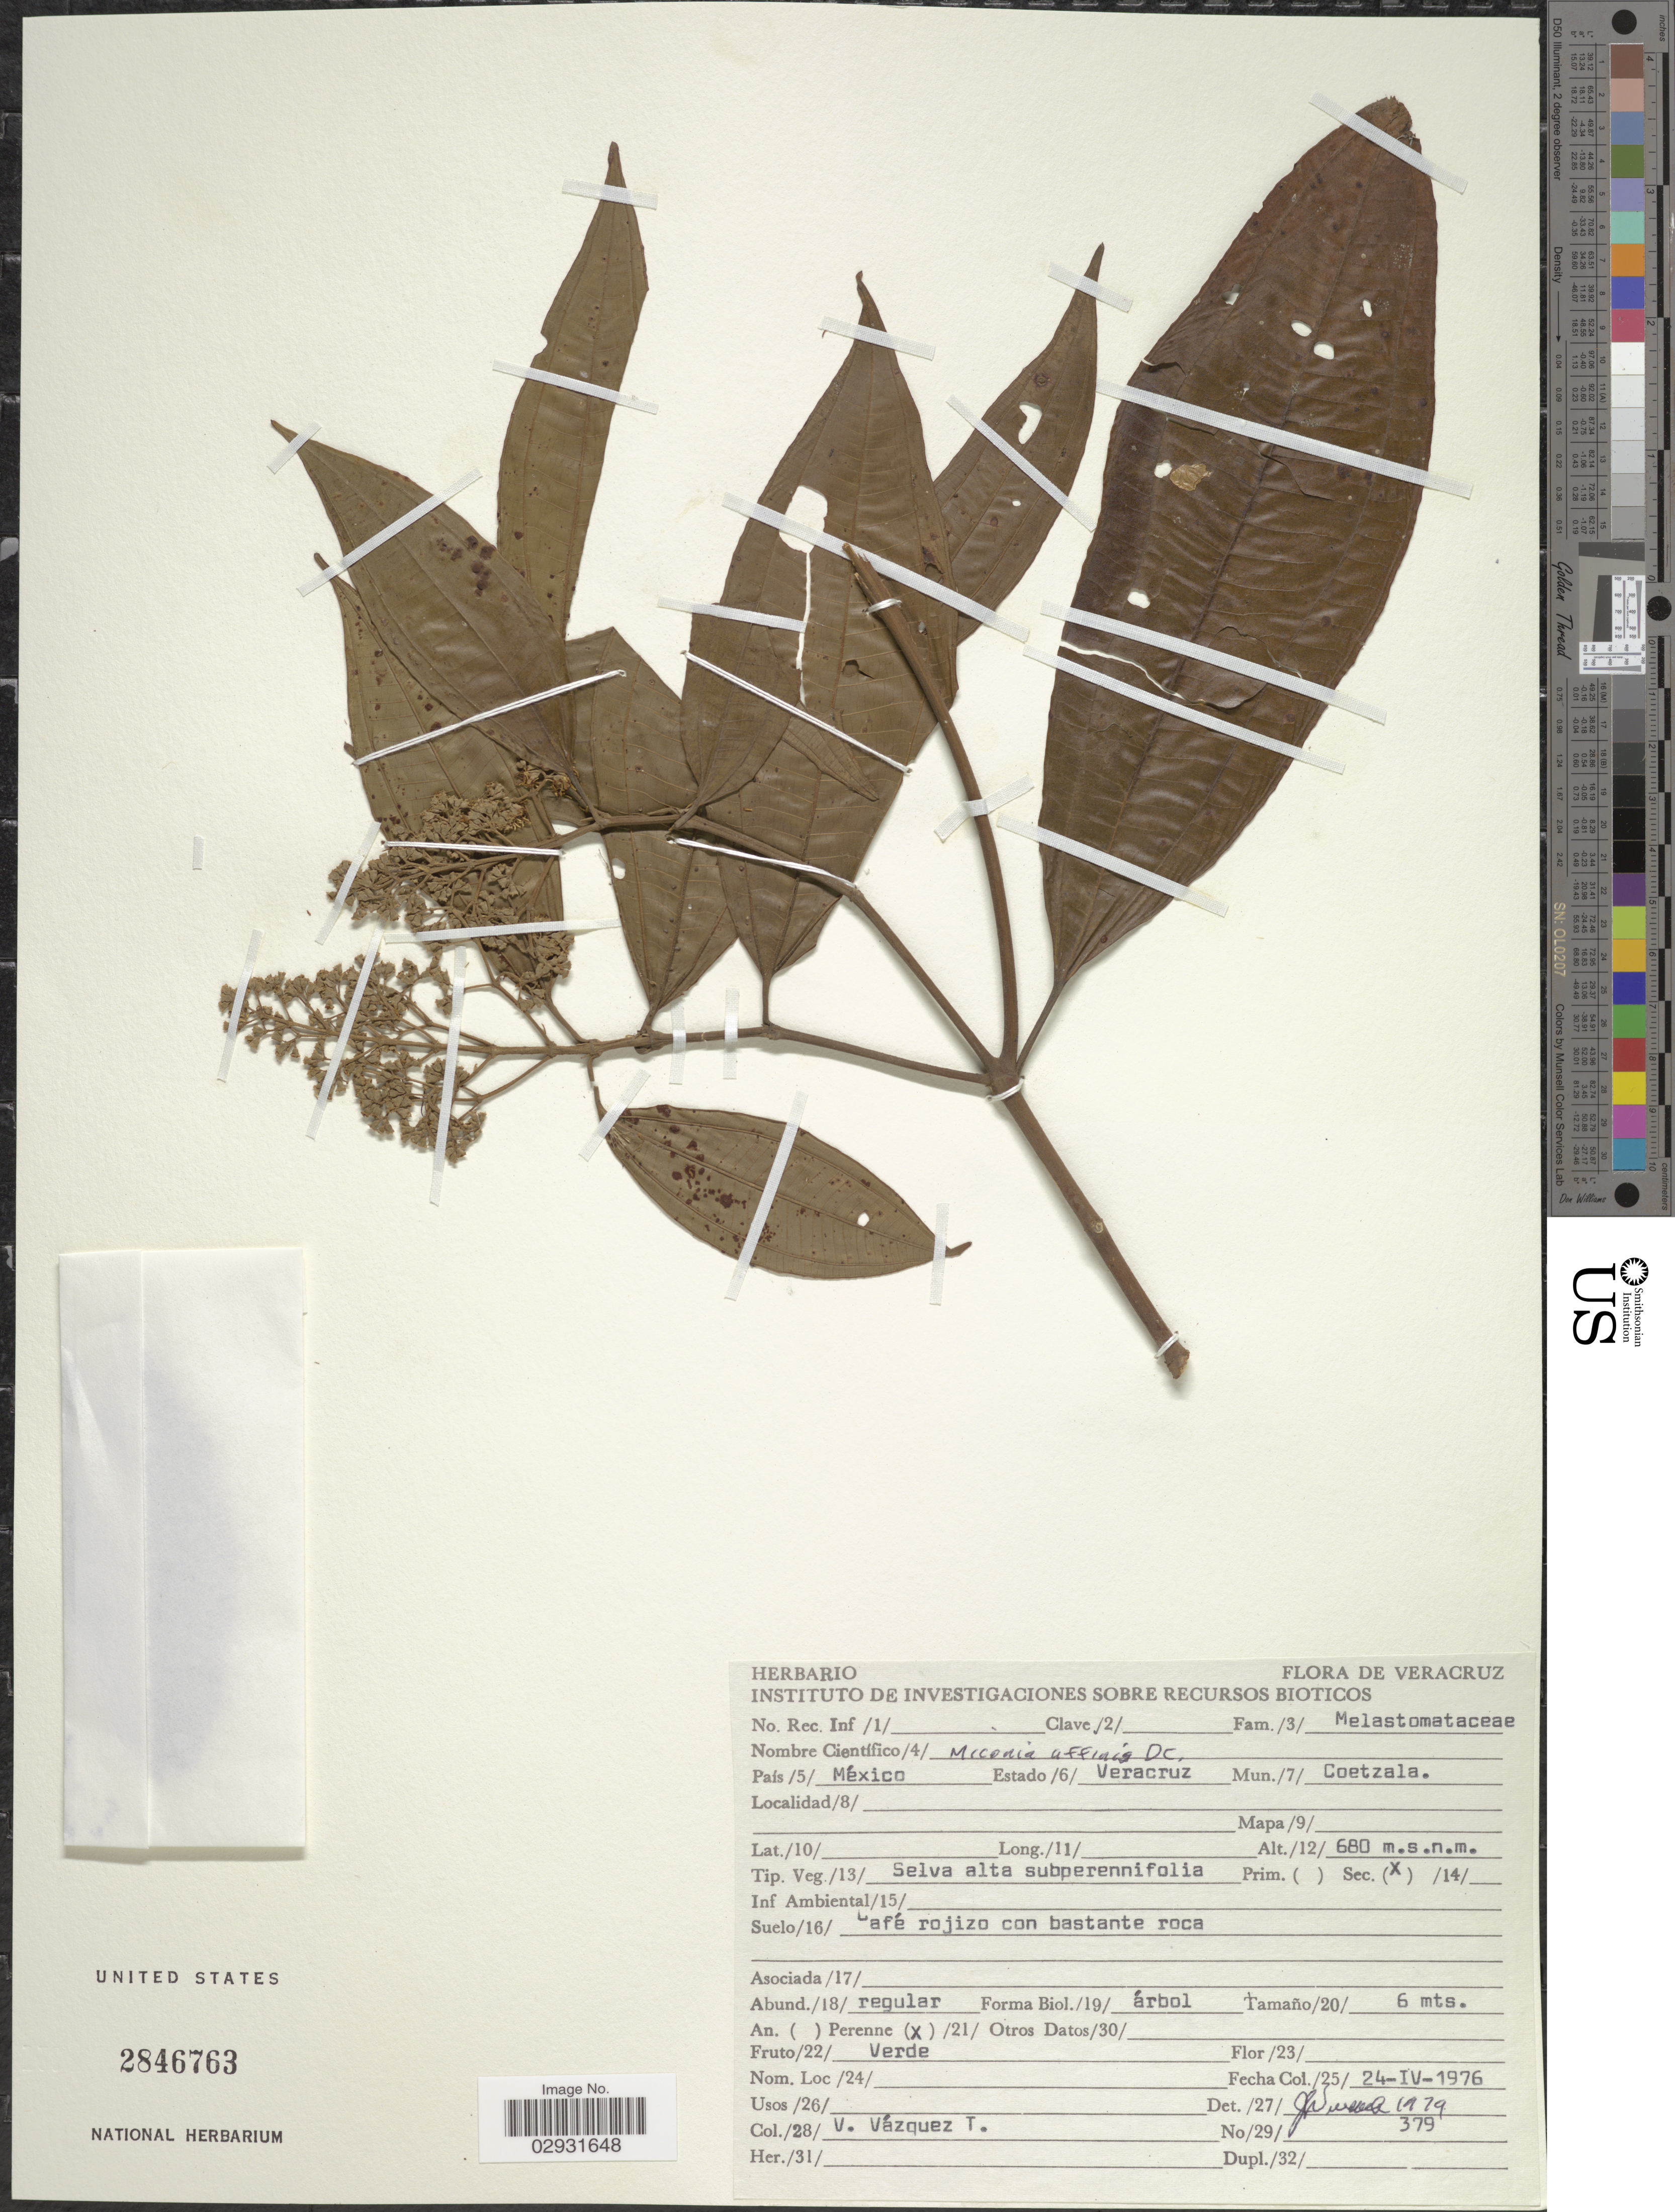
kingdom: Plantae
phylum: Tracheophyta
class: Magnoliopsida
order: Myrtales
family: Melastomataceae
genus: Miconia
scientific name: Miconia affinis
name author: DC.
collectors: V. Vázquez T.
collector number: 379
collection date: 1976-04-24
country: Mexico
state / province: Veracruz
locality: Veracruz, Mun. Coetzala.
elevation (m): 680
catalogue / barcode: US 2846763